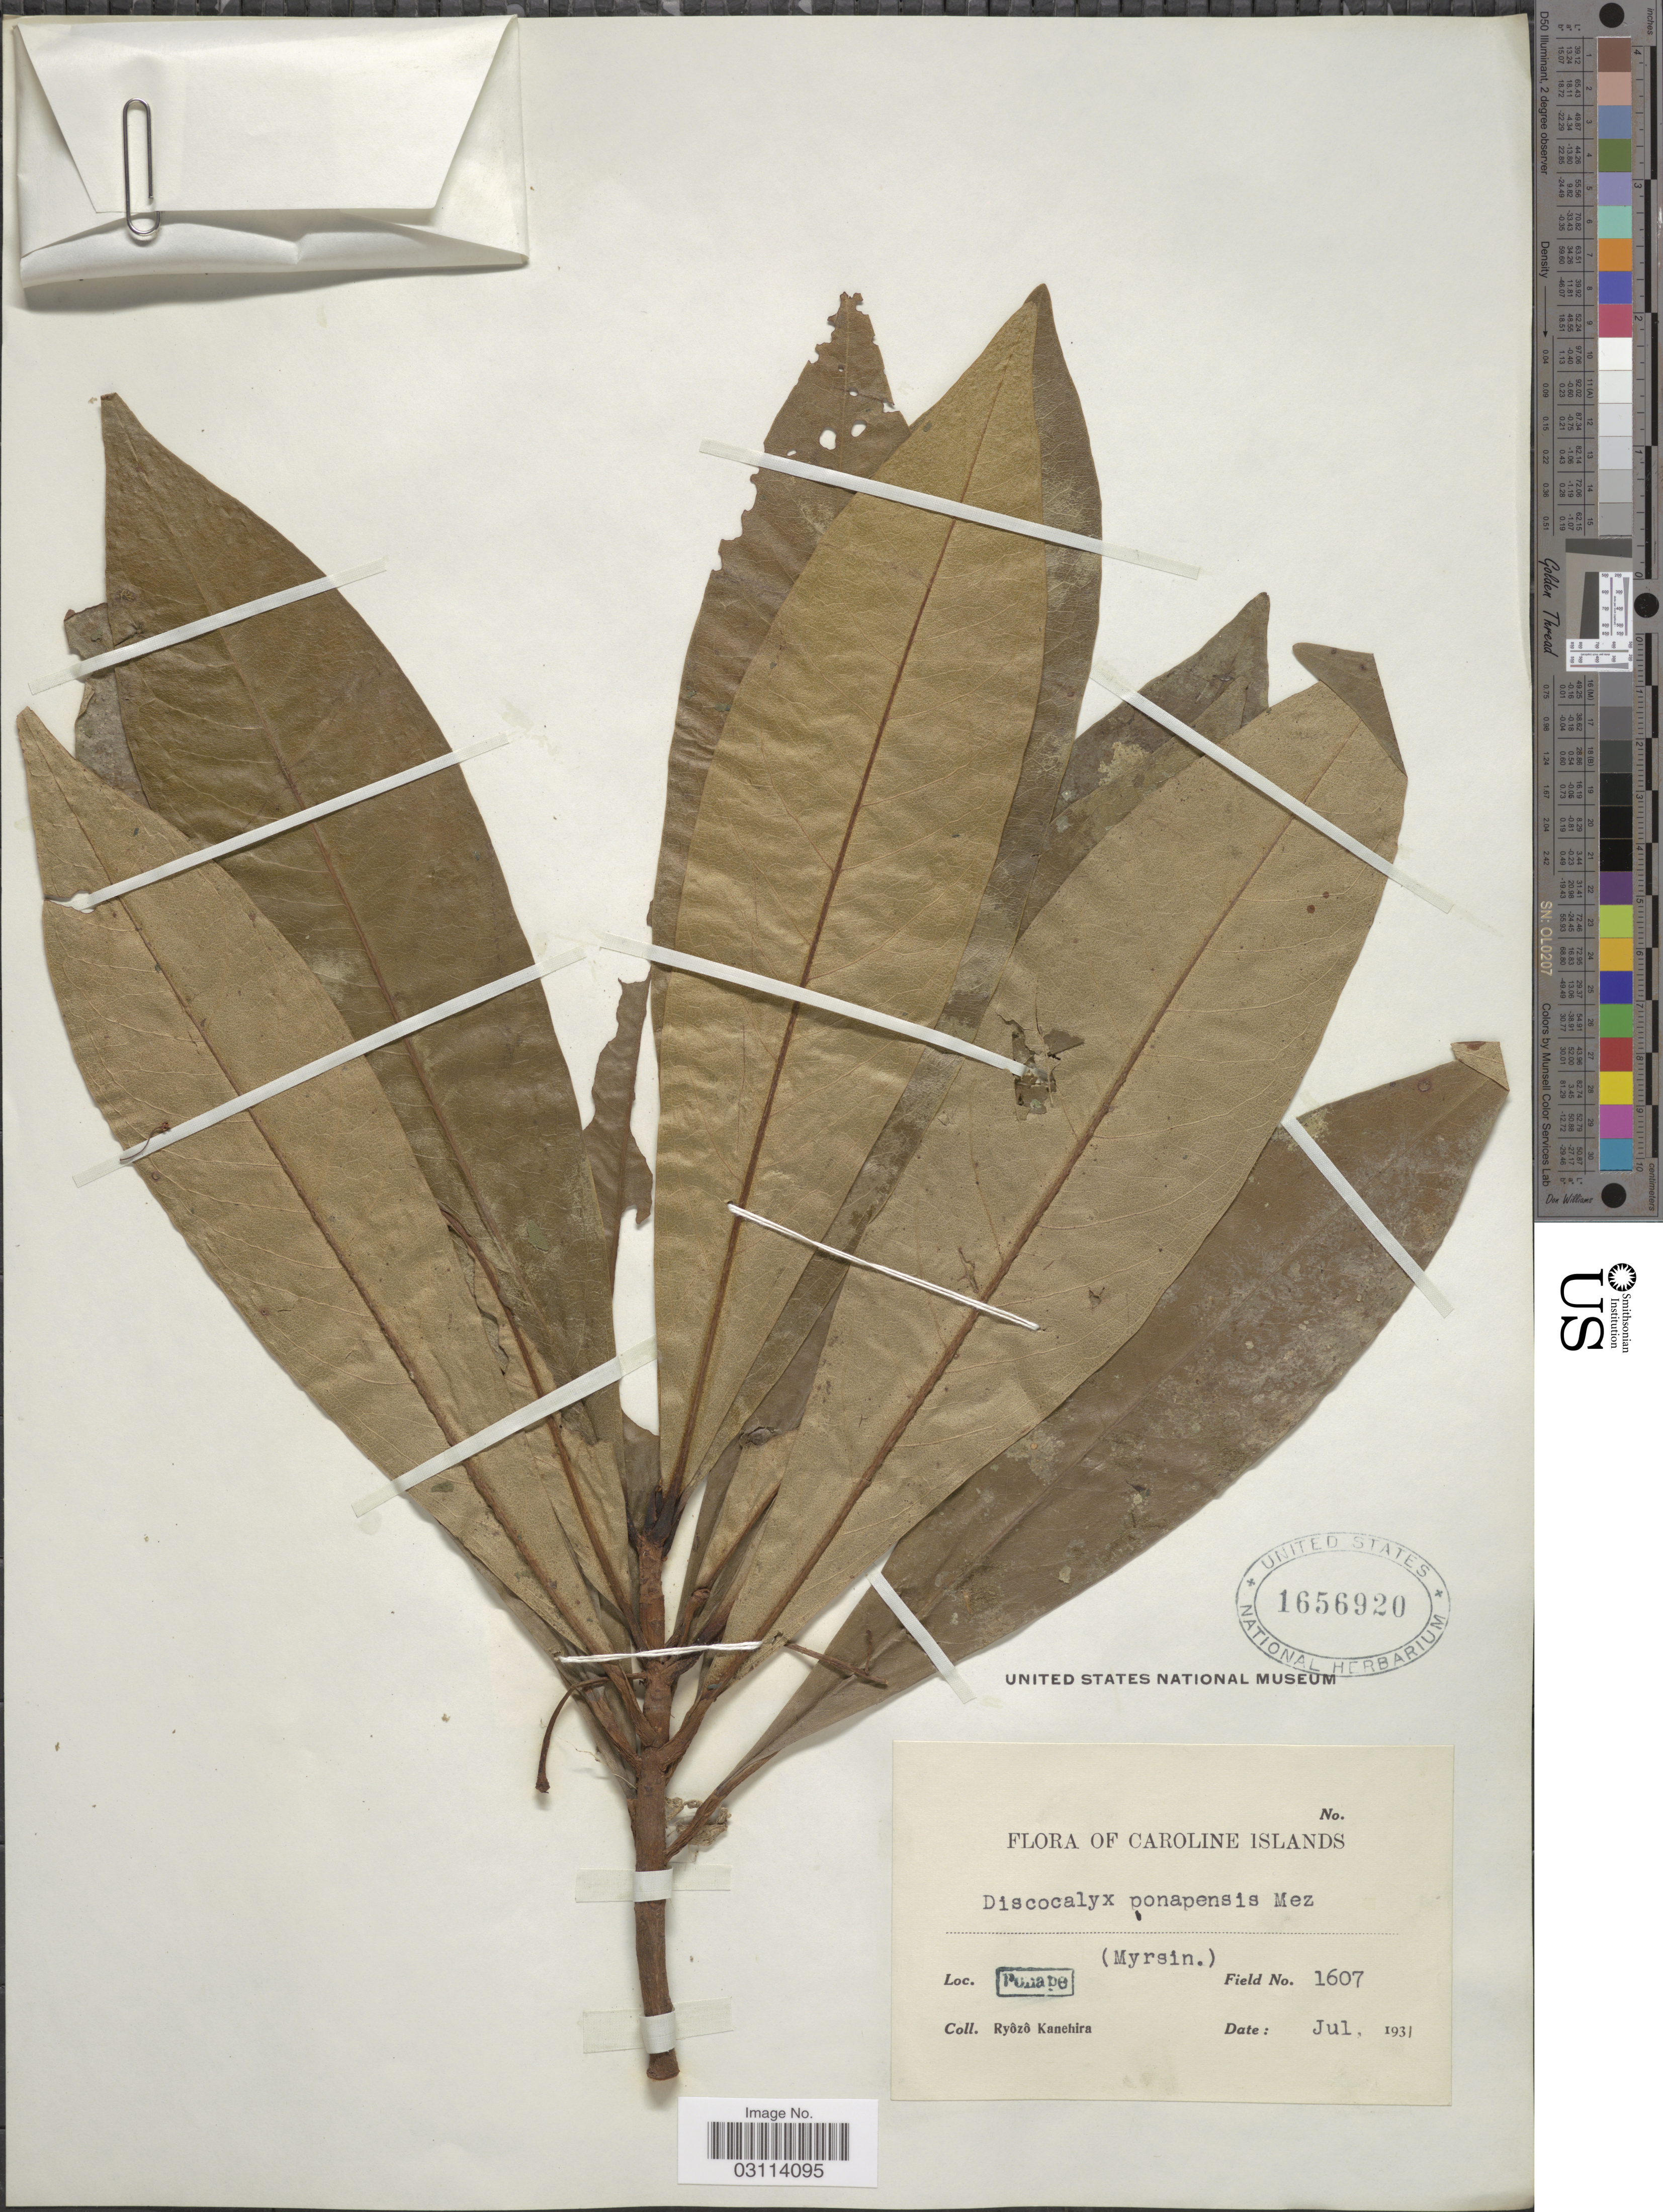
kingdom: Plantae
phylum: Tracheophyta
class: Magnoliopsida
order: Ericales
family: Primulaceae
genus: Discocalyx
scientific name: Discocalyx ponapensis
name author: Mez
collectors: R. Kanehira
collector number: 1607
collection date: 1931-07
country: Micronesia, Federated States of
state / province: Pohnpei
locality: Caroline Islands, Ponape.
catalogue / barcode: US 1656920